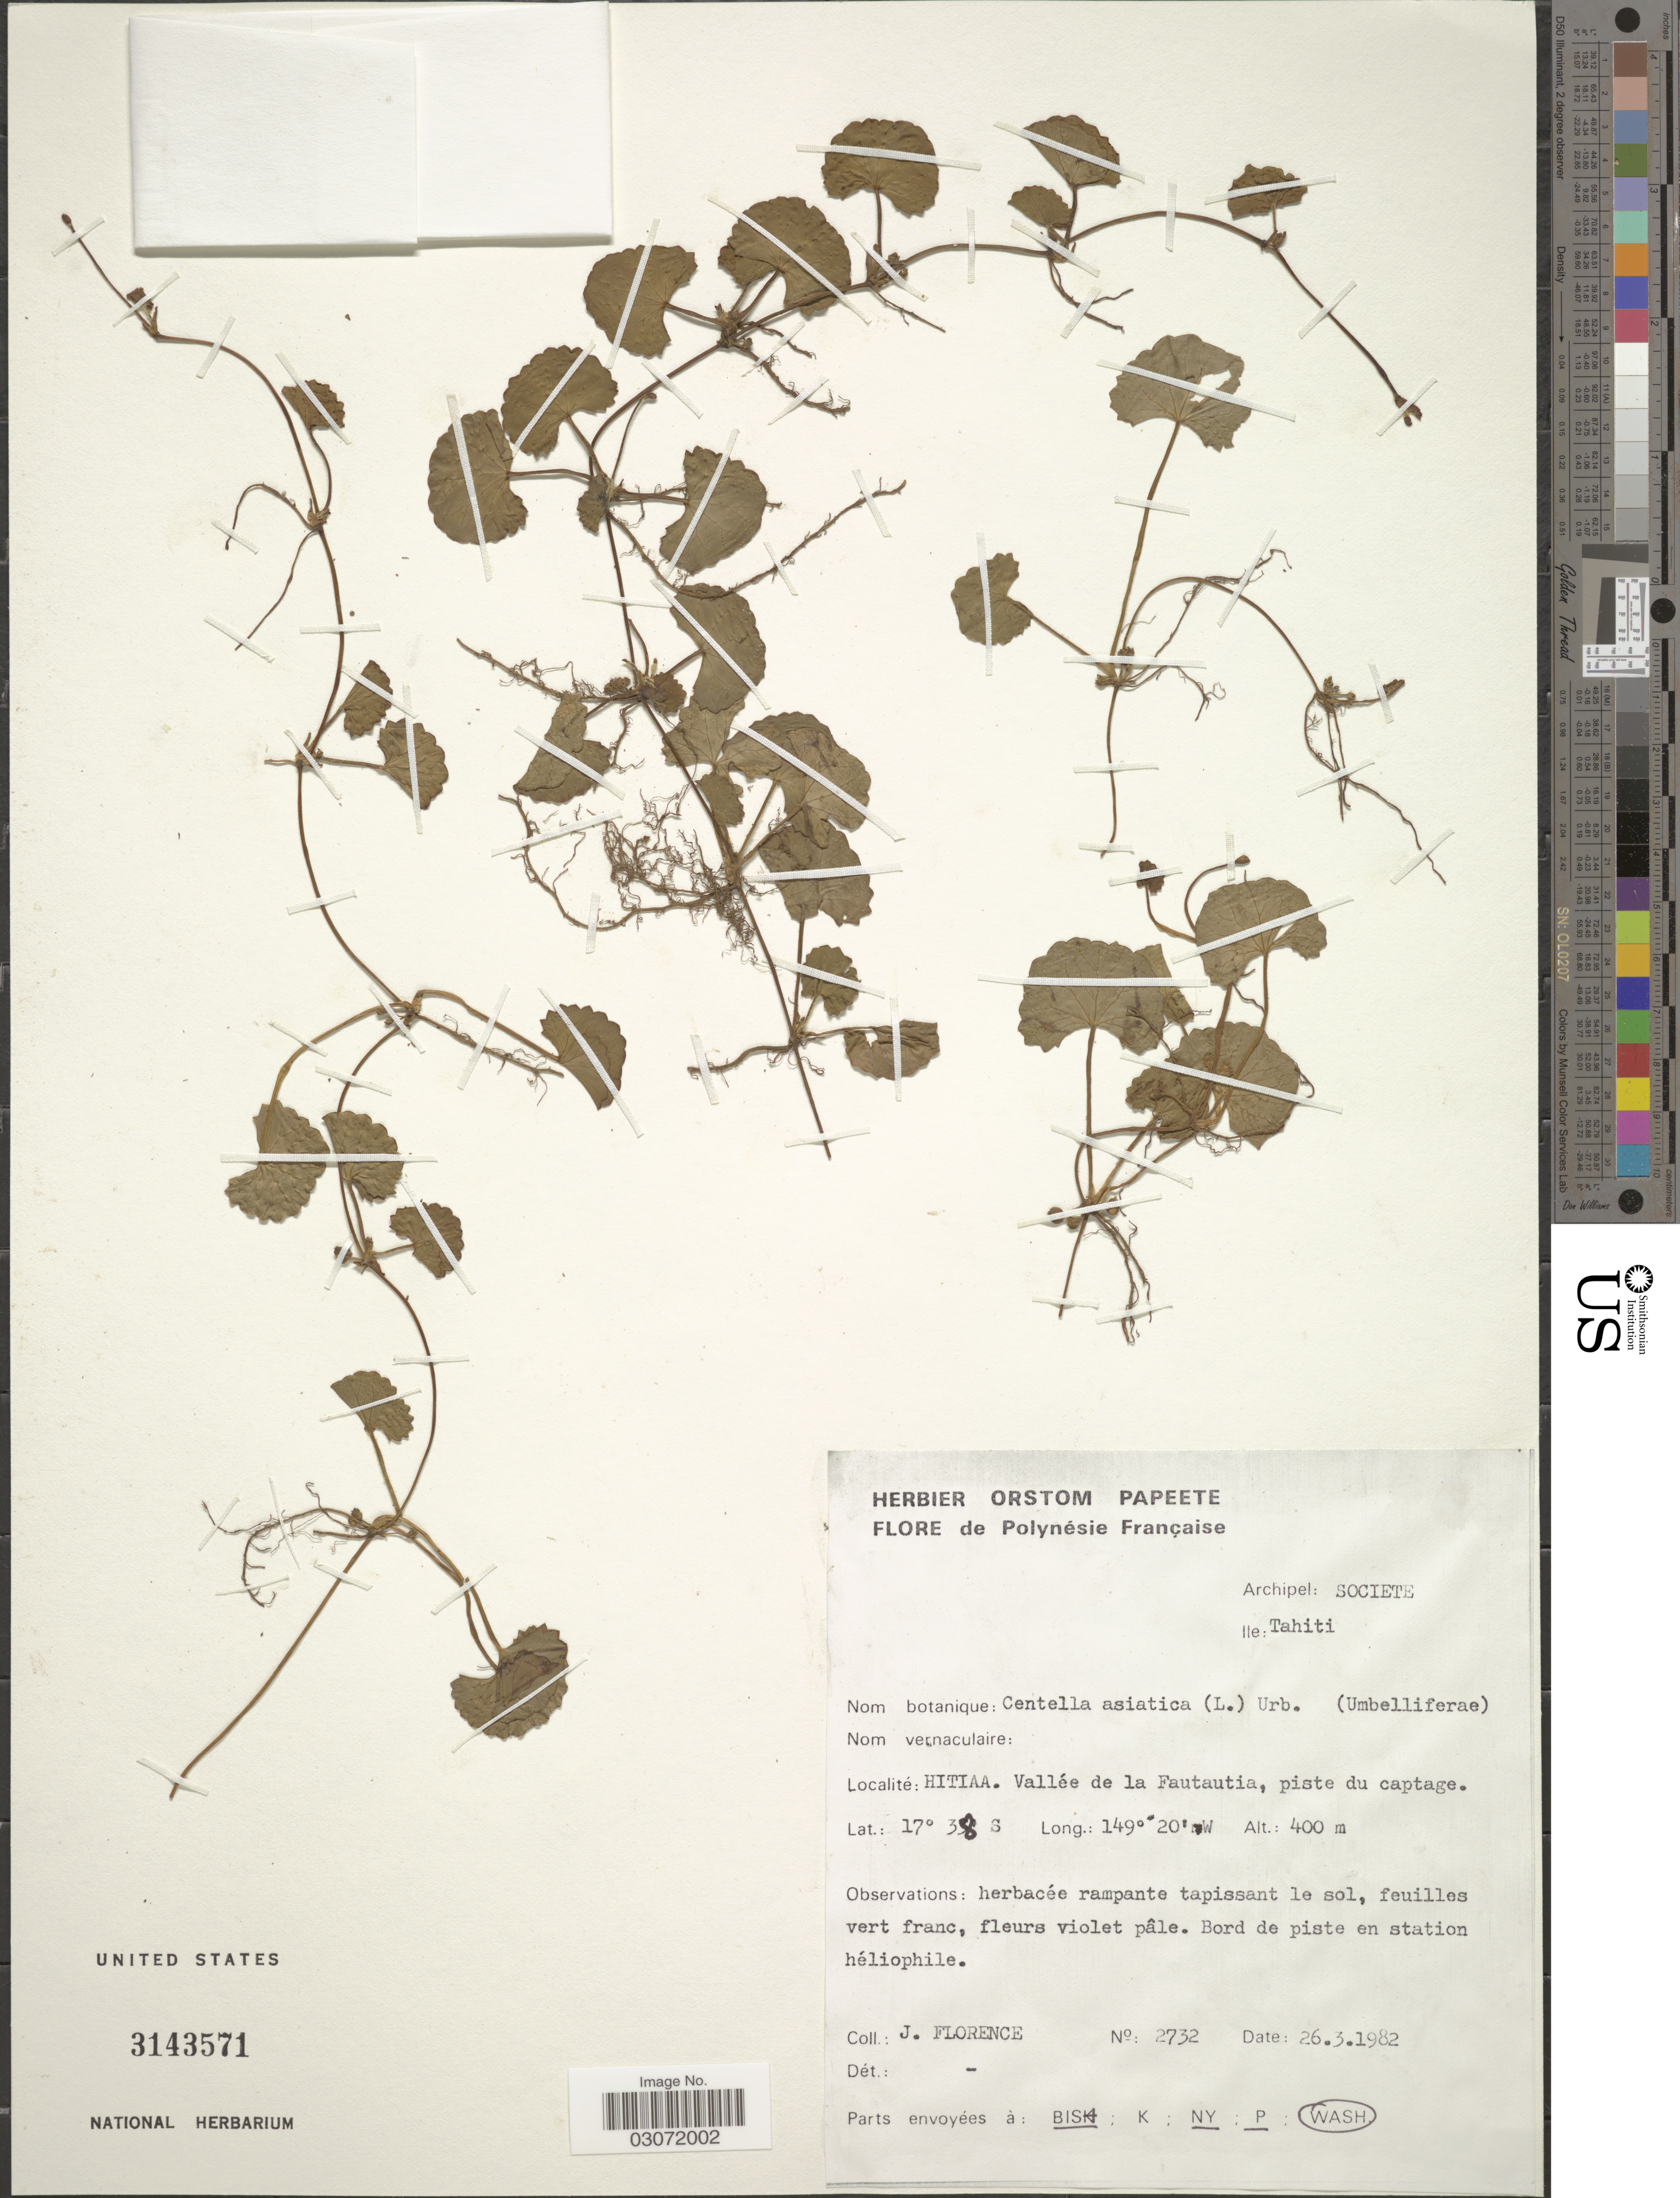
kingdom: Plantae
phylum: Tracheophyta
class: Magnoliopsida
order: Apiales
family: Apiaceae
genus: Centella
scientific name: Centella asiatica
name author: (L.) Urb.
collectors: J. Florence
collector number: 2732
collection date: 1982-03-26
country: French Polynesia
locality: Polynésie Française. Archipel: Societe. Ile: Tahiti. HITIAA. Vallée de la Fautautia, piste du captage.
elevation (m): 400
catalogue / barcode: US 3143571